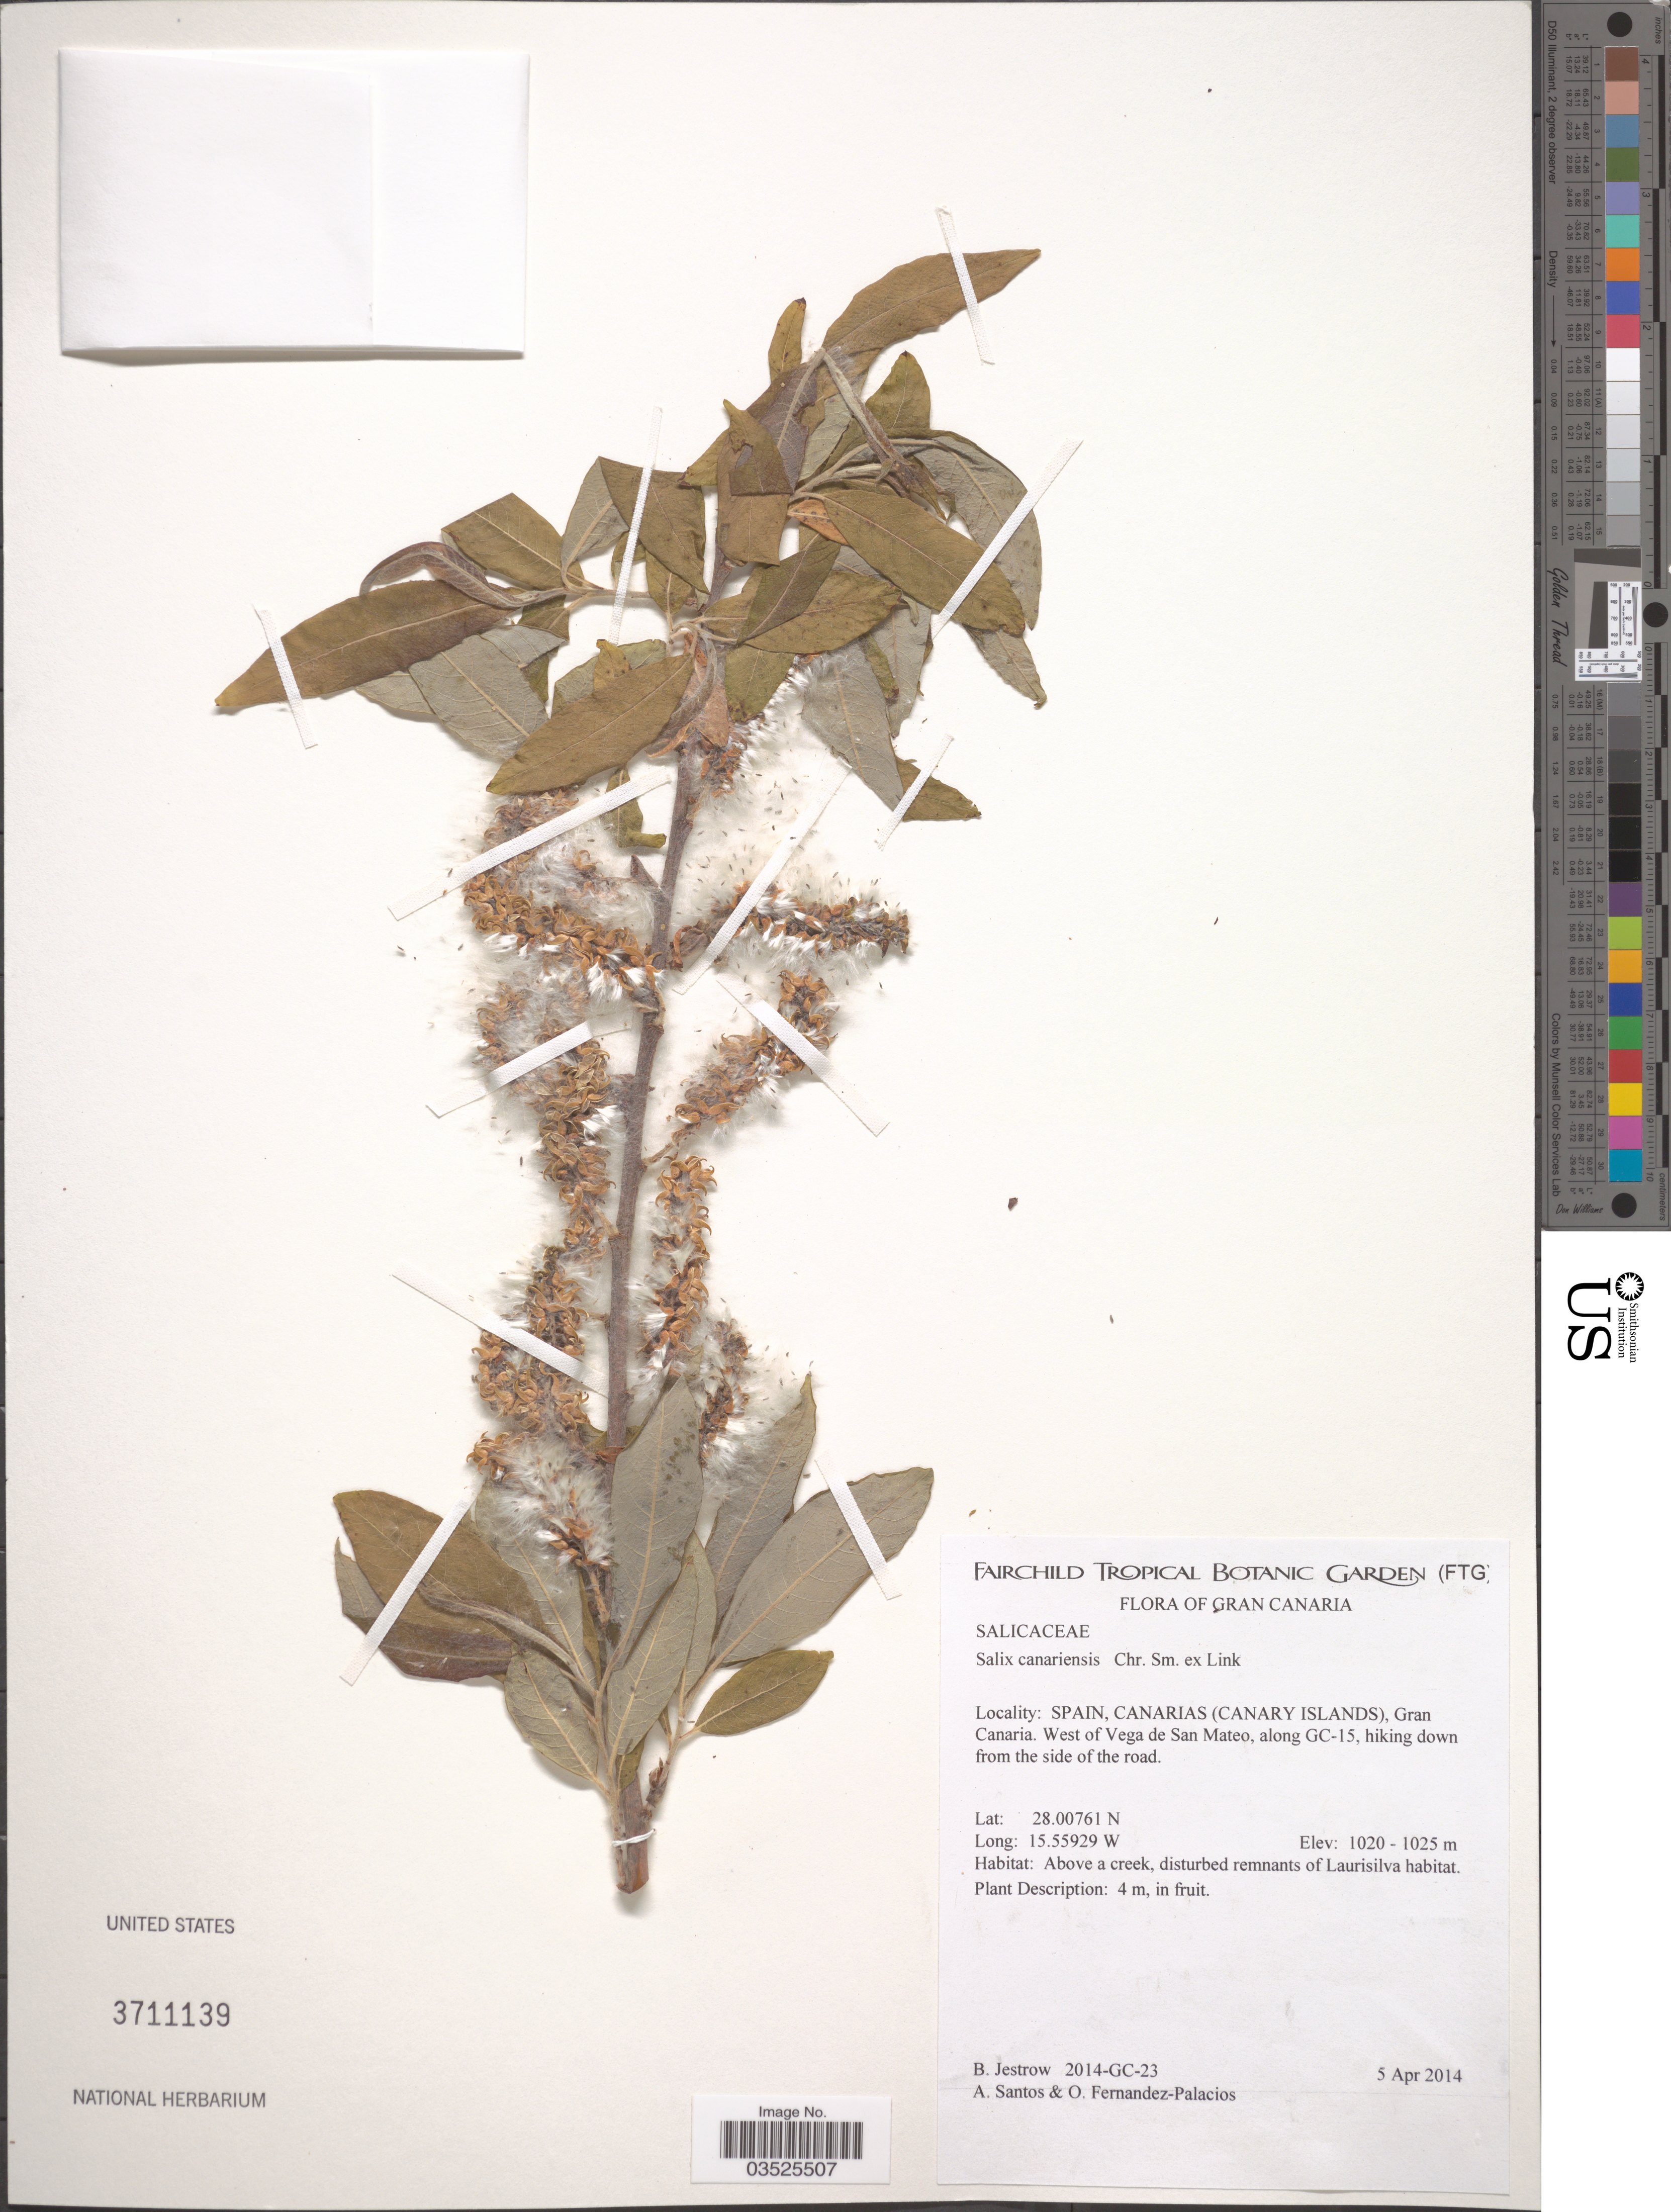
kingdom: Plantae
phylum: Tracheophyta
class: Magnoliopsida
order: Malpighiales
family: Salicaceae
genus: Salix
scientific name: Salix canariensis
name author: C. Sm. ex Link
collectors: B. Jestrow, A. Santos & O. Fernandez-Palacios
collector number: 2014-GC-23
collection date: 2014-04-05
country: Spain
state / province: Canarias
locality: Gran Canaria. Canarias (Canary Islands), Gran Canaria. West of Vega de San Mateo, along GC-15, hiking down from the side of the road.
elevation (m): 1020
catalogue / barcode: US 3711139